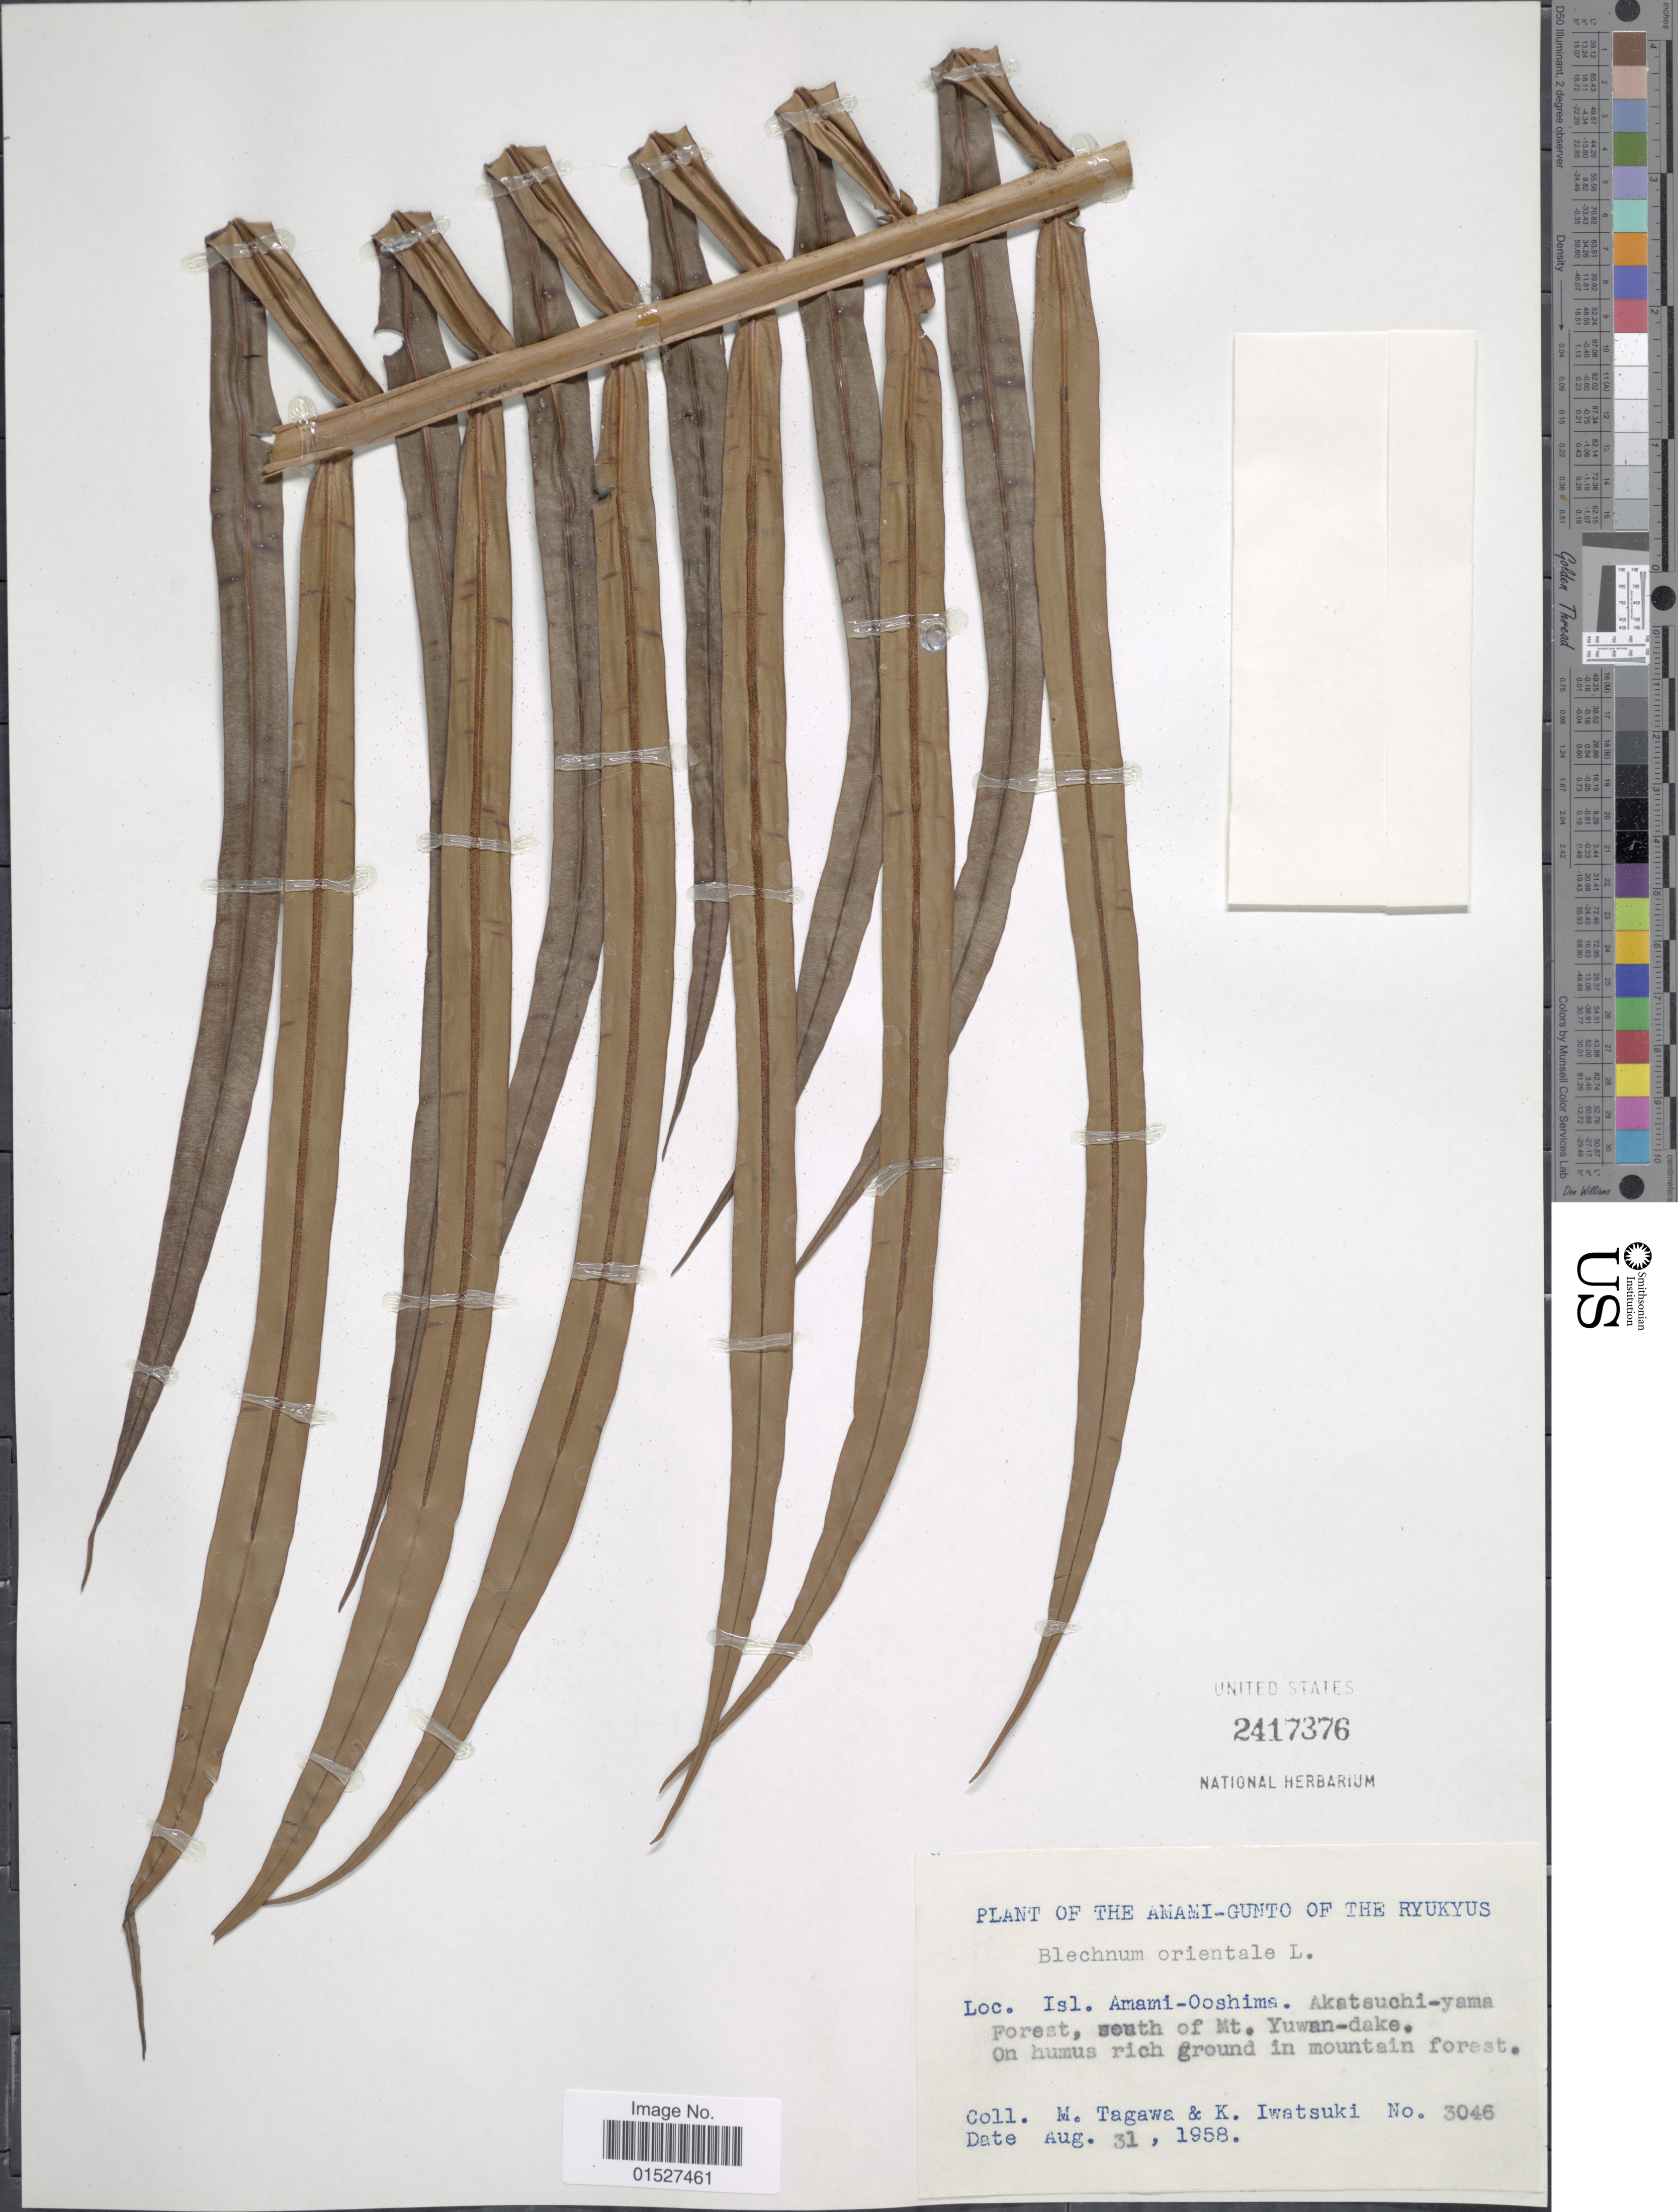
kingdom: Plantae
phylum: Tracheophyta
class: Polypodiopsida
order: Polypodiales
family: Blechnaceae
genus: Blechnum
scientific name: Blechnum orientale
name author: L.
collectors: M. Tagawa & K. Iwatsuki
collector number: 3046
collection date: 1958-08-31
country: Japan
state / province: Okinawa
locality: The Amami-Gunto of the Ryukyus. Isl. Amami-Ooshima. Aktsuchi-yama Forest, south of Mt. Yuwan-dake.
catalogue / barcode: US 2417376